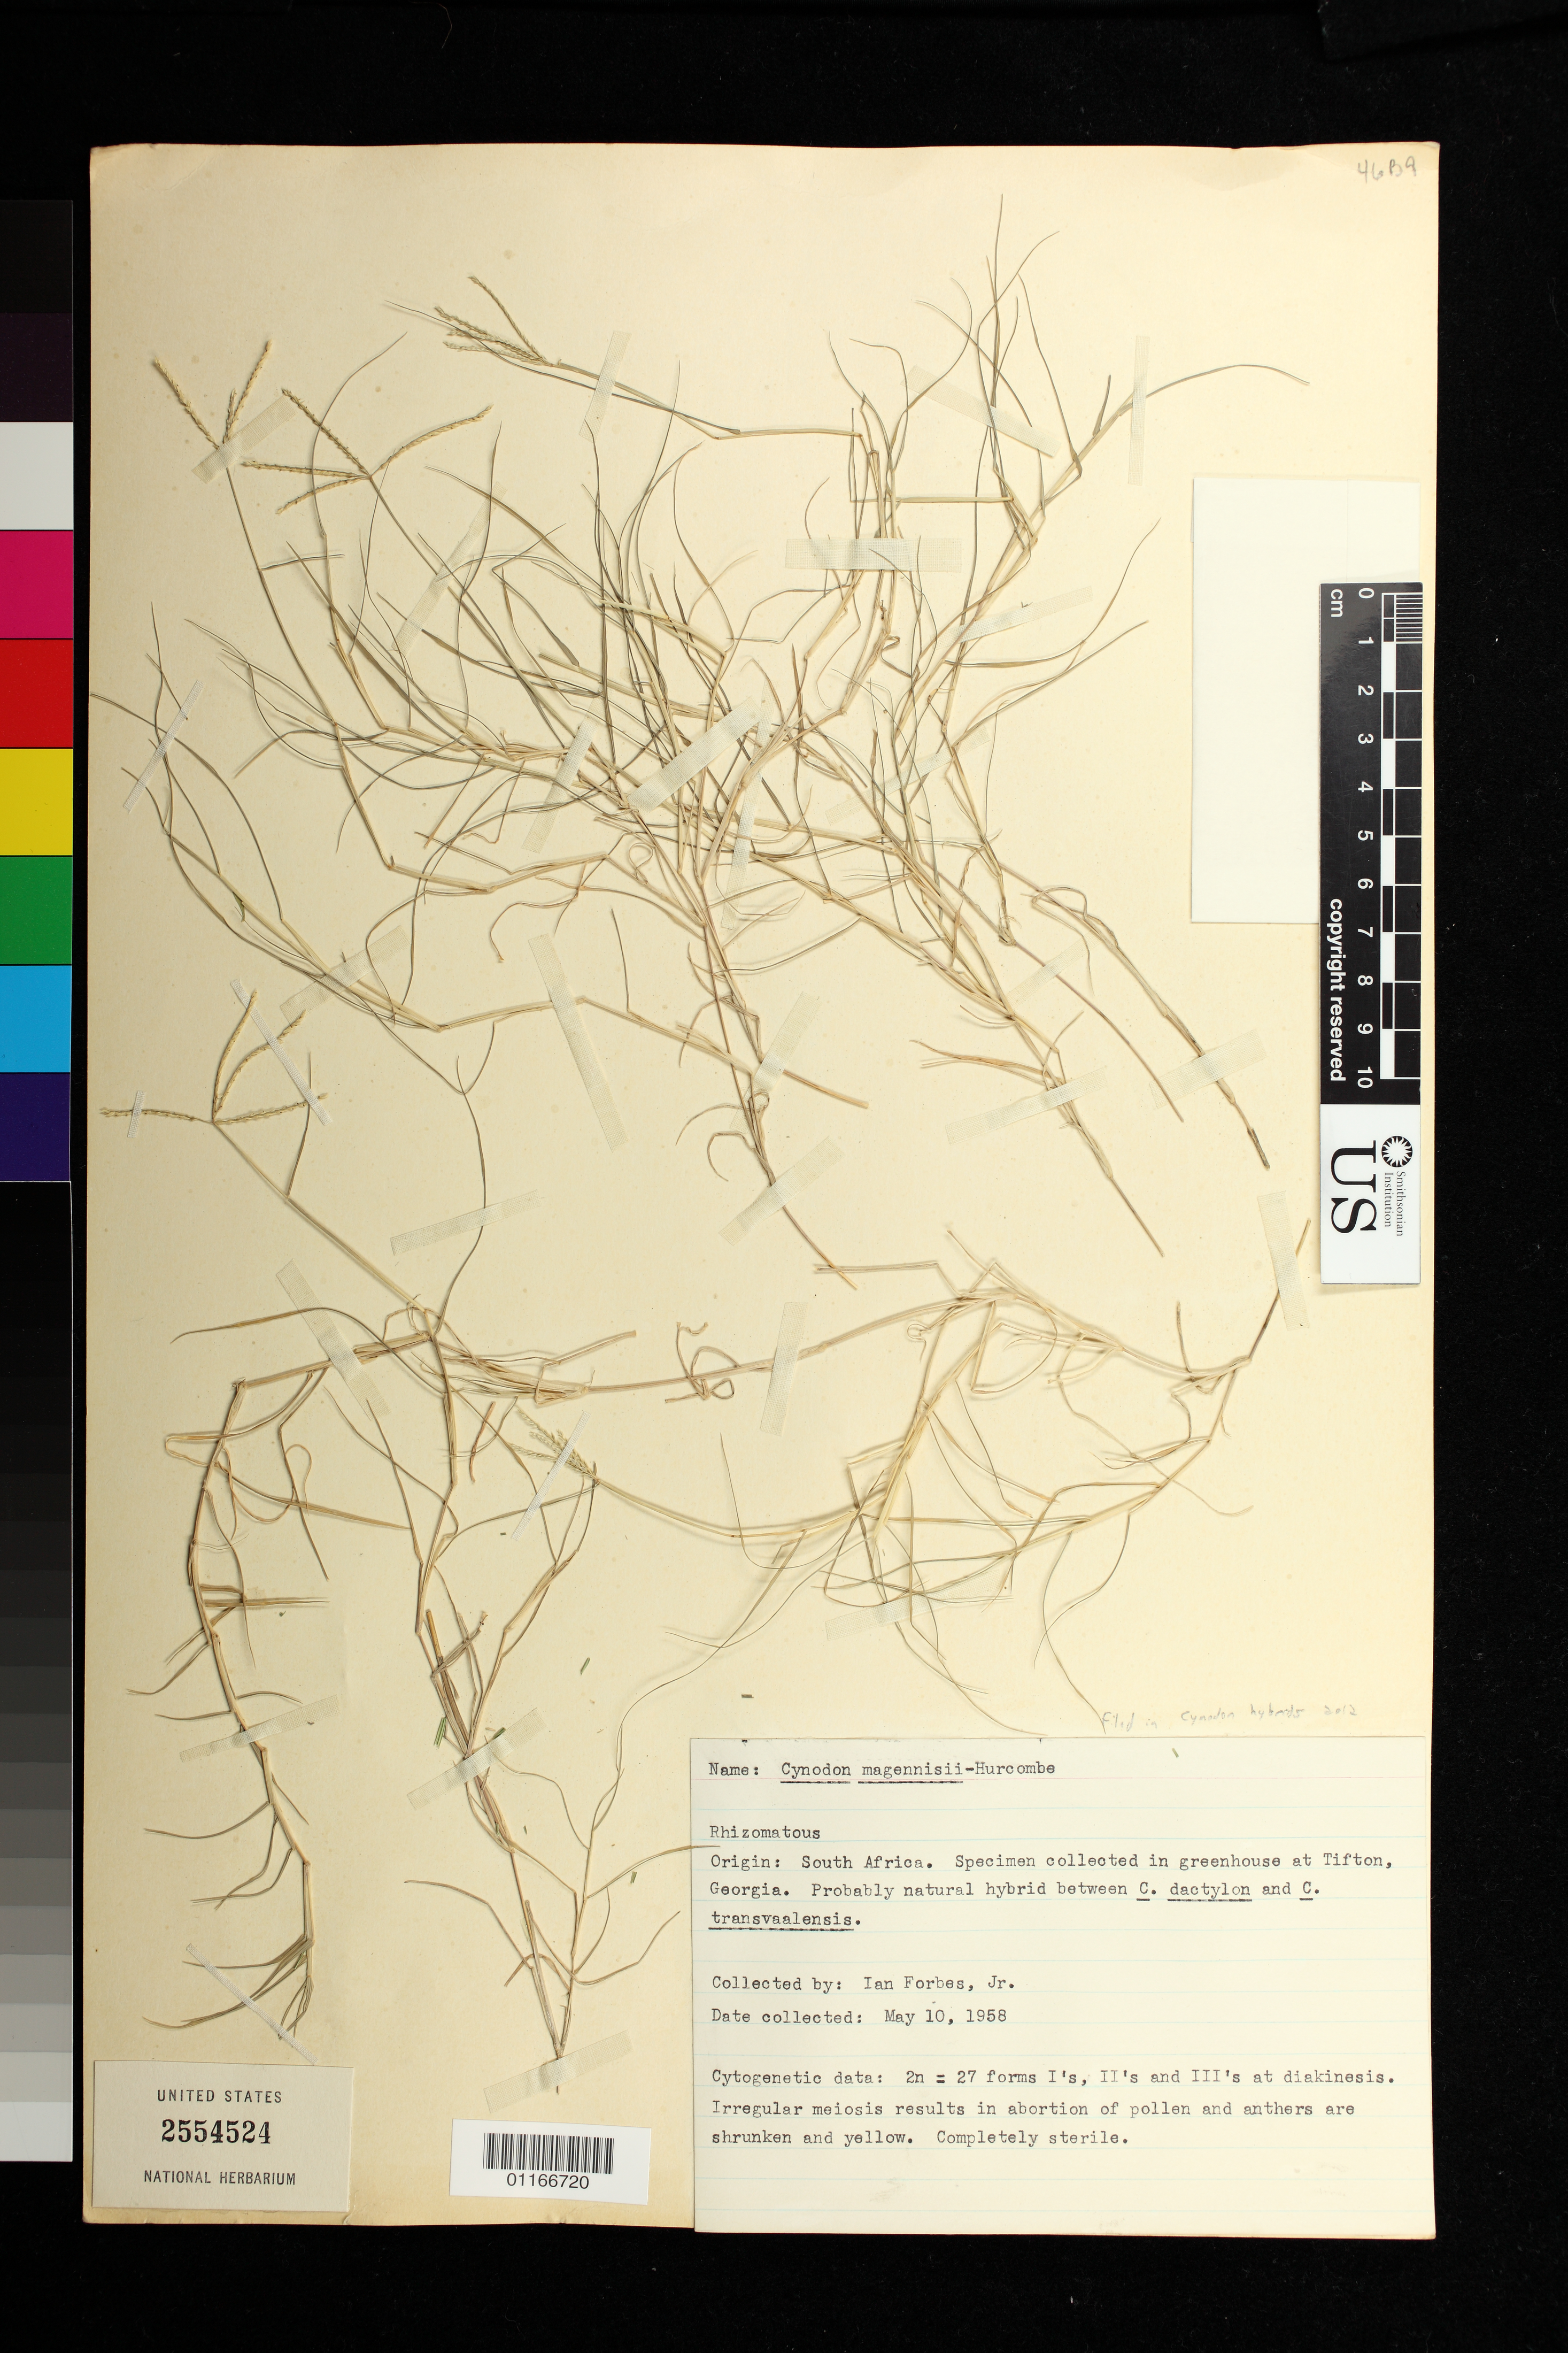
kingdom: Plantae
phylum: Tracheophyta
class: Liliopsida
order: Poales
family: Poaceae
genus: Cynodon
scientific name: Cynodon sp.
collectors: I. Forbes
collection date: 1958-05-10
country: South Africa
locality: Specimen collected in greenhouse at Tifton, Georgia.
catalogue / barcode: US 2554524